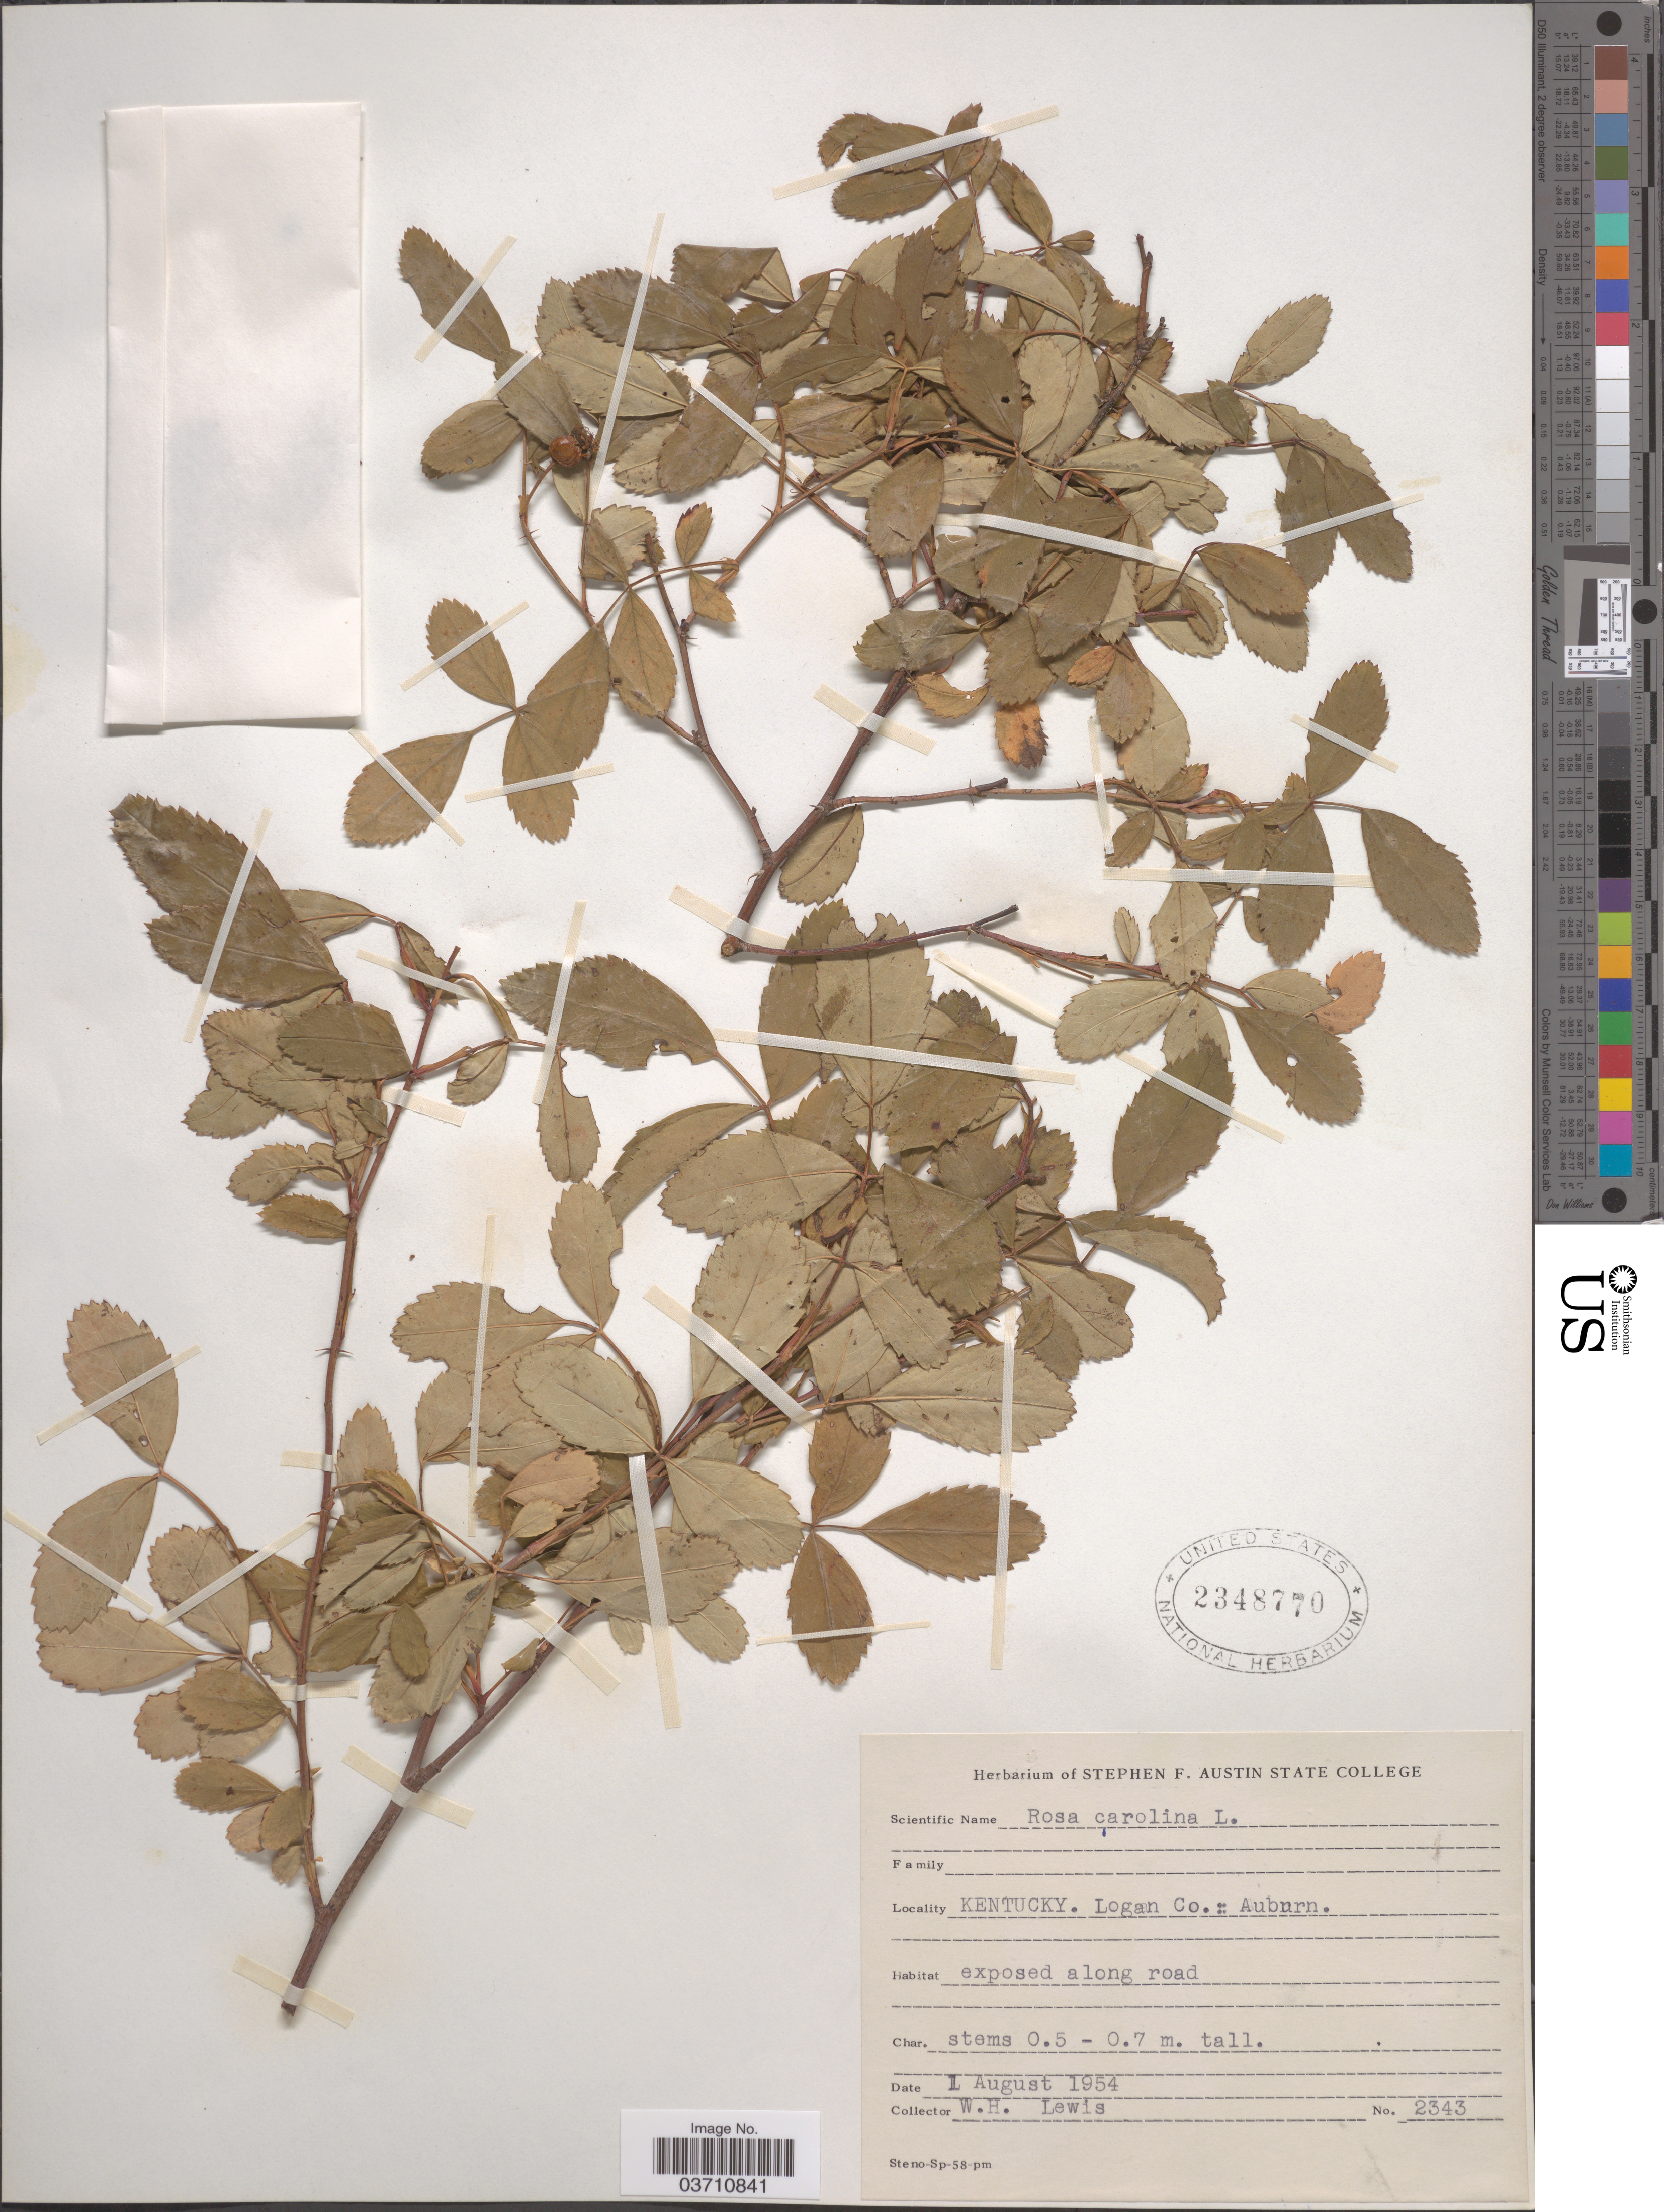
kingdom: Plantae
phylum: Tracheophyta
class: Magnoliopsida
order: Rosales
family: Rosaceae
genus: Rosa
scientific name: Rosa carolina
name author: L.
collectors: W. H. Lewis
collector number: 2343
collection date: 1954-08-01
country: United States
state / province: Kentucky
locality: Logan Co.: Auburn.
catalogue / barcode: US 2348770